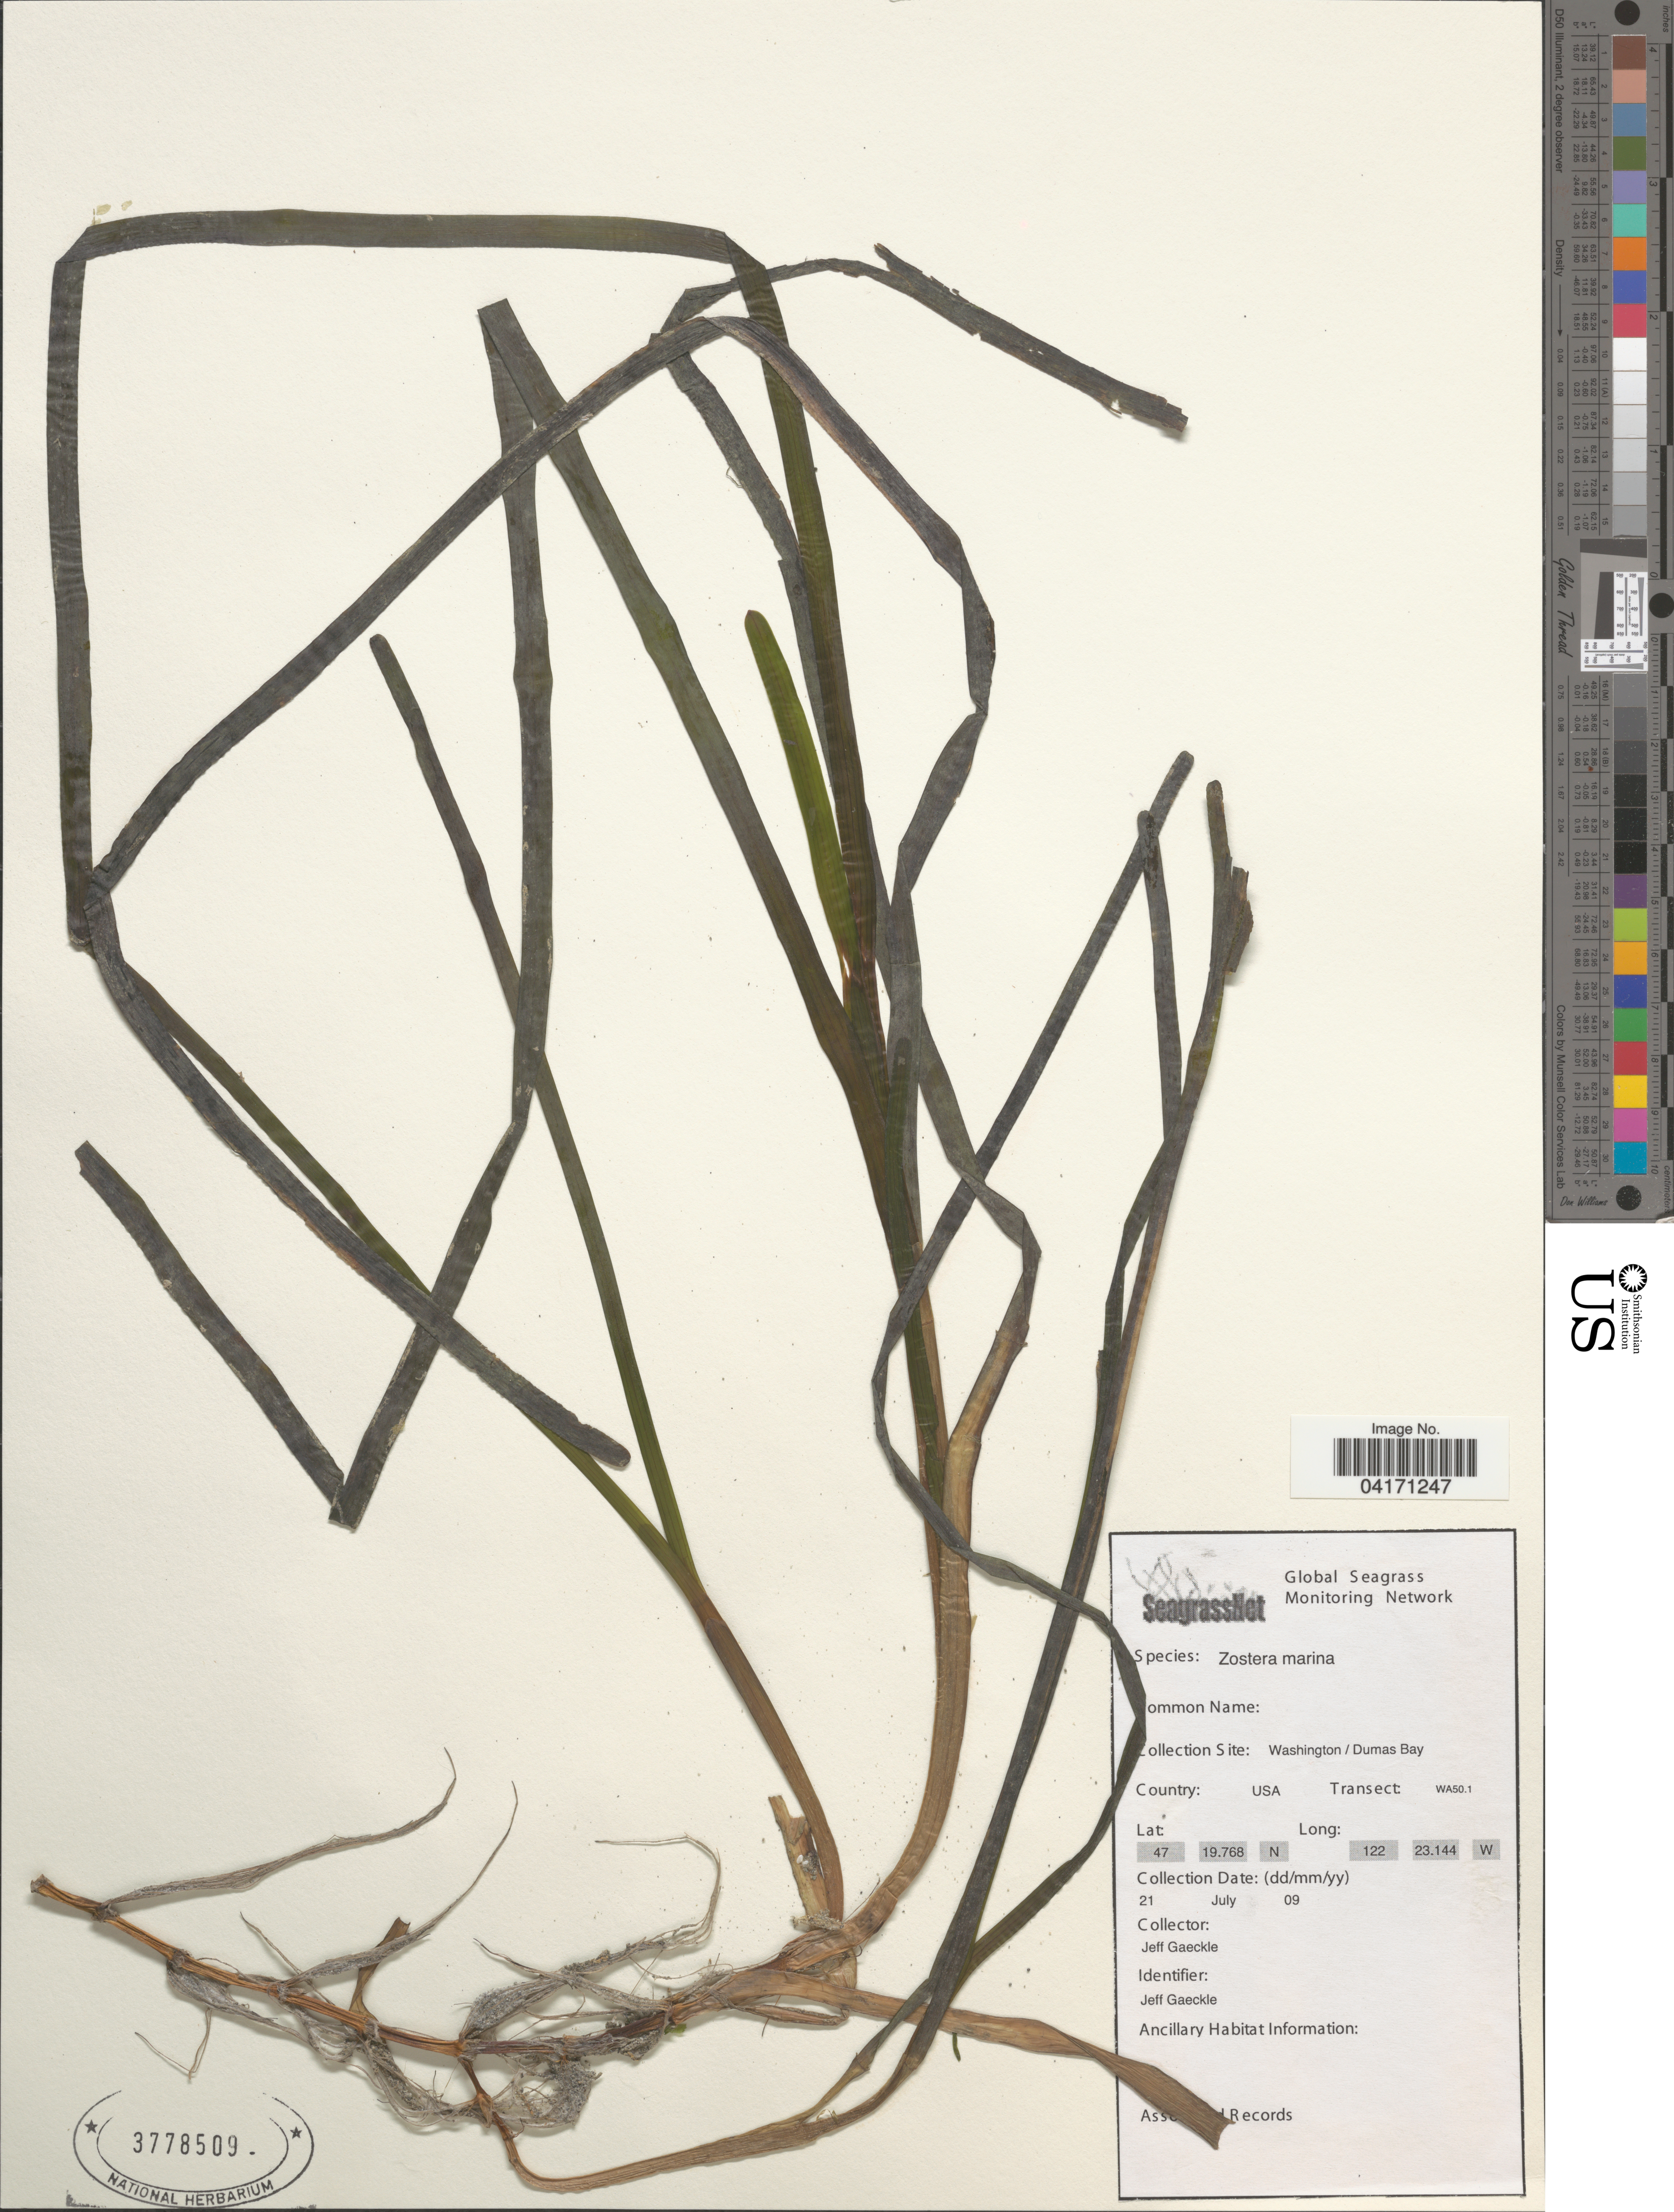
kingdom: Plantae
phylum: Tracheophyta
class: Liliopsida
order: Alismatales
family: Zosteraceae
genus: Zostera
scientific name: Zostera marina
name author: L.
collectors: J. Gaeckle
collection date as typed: Transcribed d/m/y: 21/7/9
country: United States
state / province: Washington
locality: Dumas Bay. Transect: WA50.1.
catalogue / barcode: US 3778509